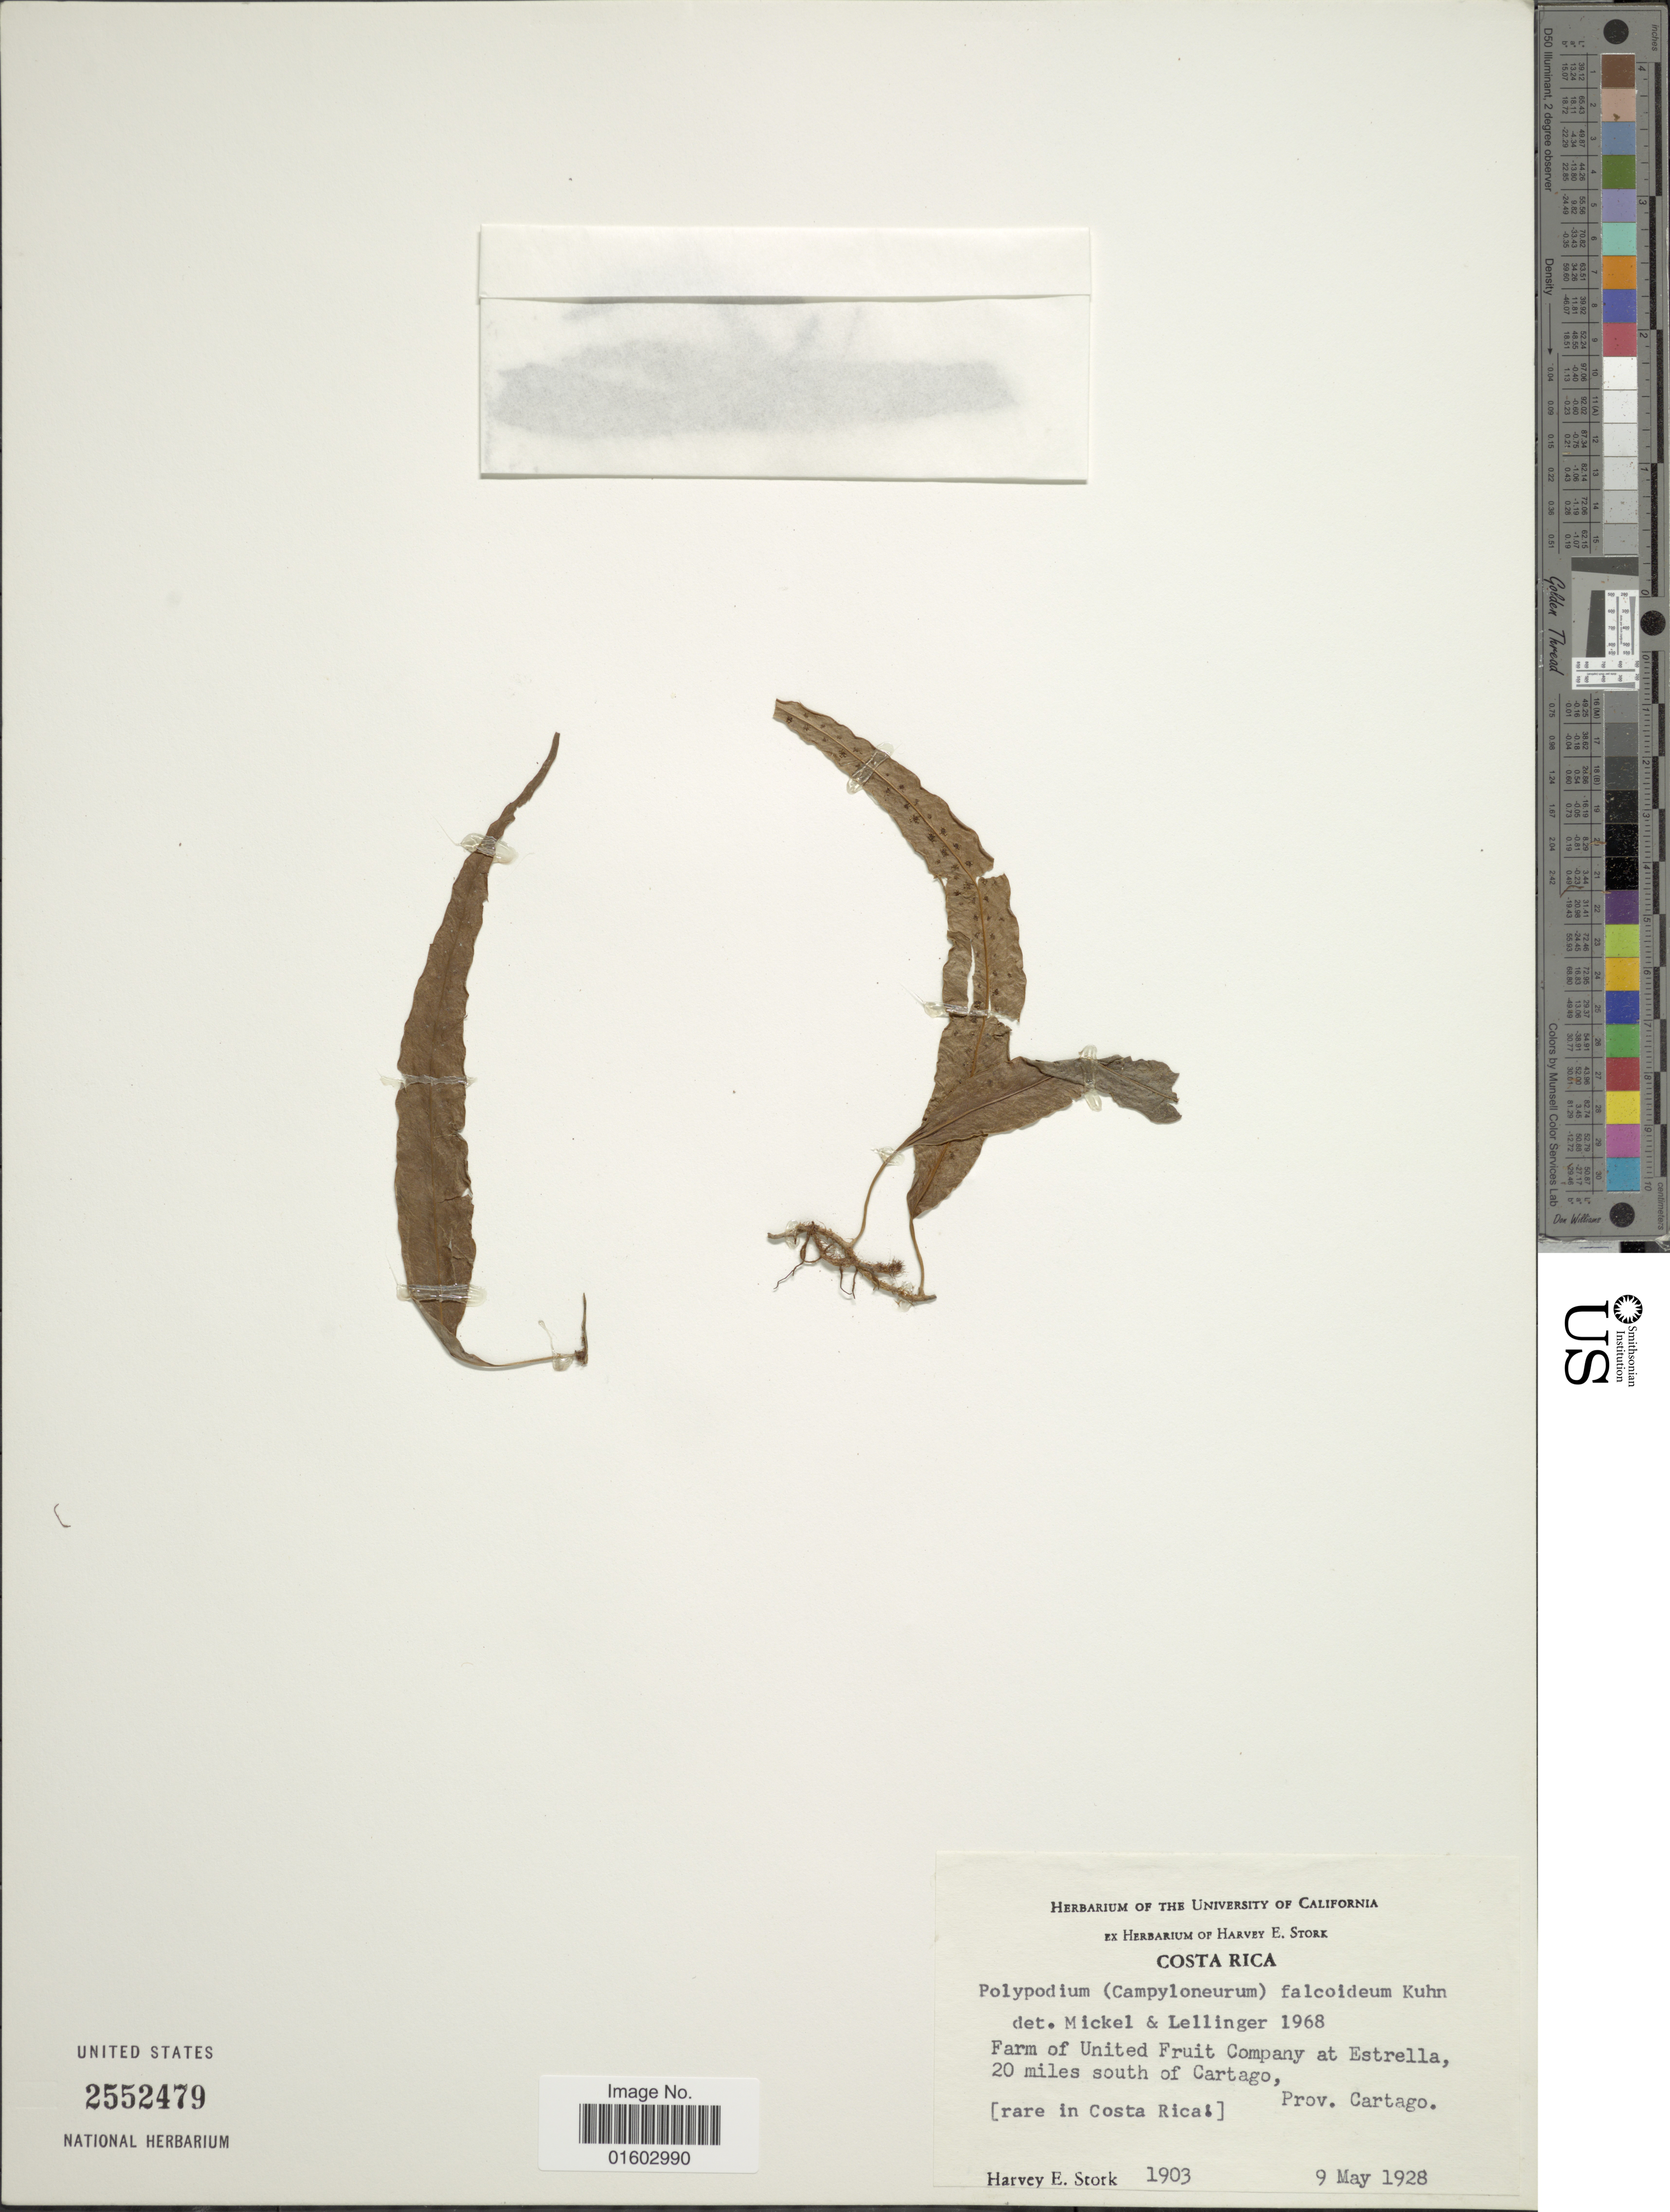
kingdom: Plantae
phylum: Tracheophyta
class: Polypodiopsida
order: Polypodiales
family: Polypodiaceae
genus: Campyloneurum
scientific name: Campyloneurum falcoideum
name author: (Kuhn ex Hieron.) M. Mey. ex Lellinger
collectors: H. E. Stork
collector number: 1903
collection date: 1928-05-09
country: Costa Rica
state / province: Cartago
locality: Farm of United Fruit Company at Estrella, 20 miles south of Cartago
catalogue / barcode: US 2552479